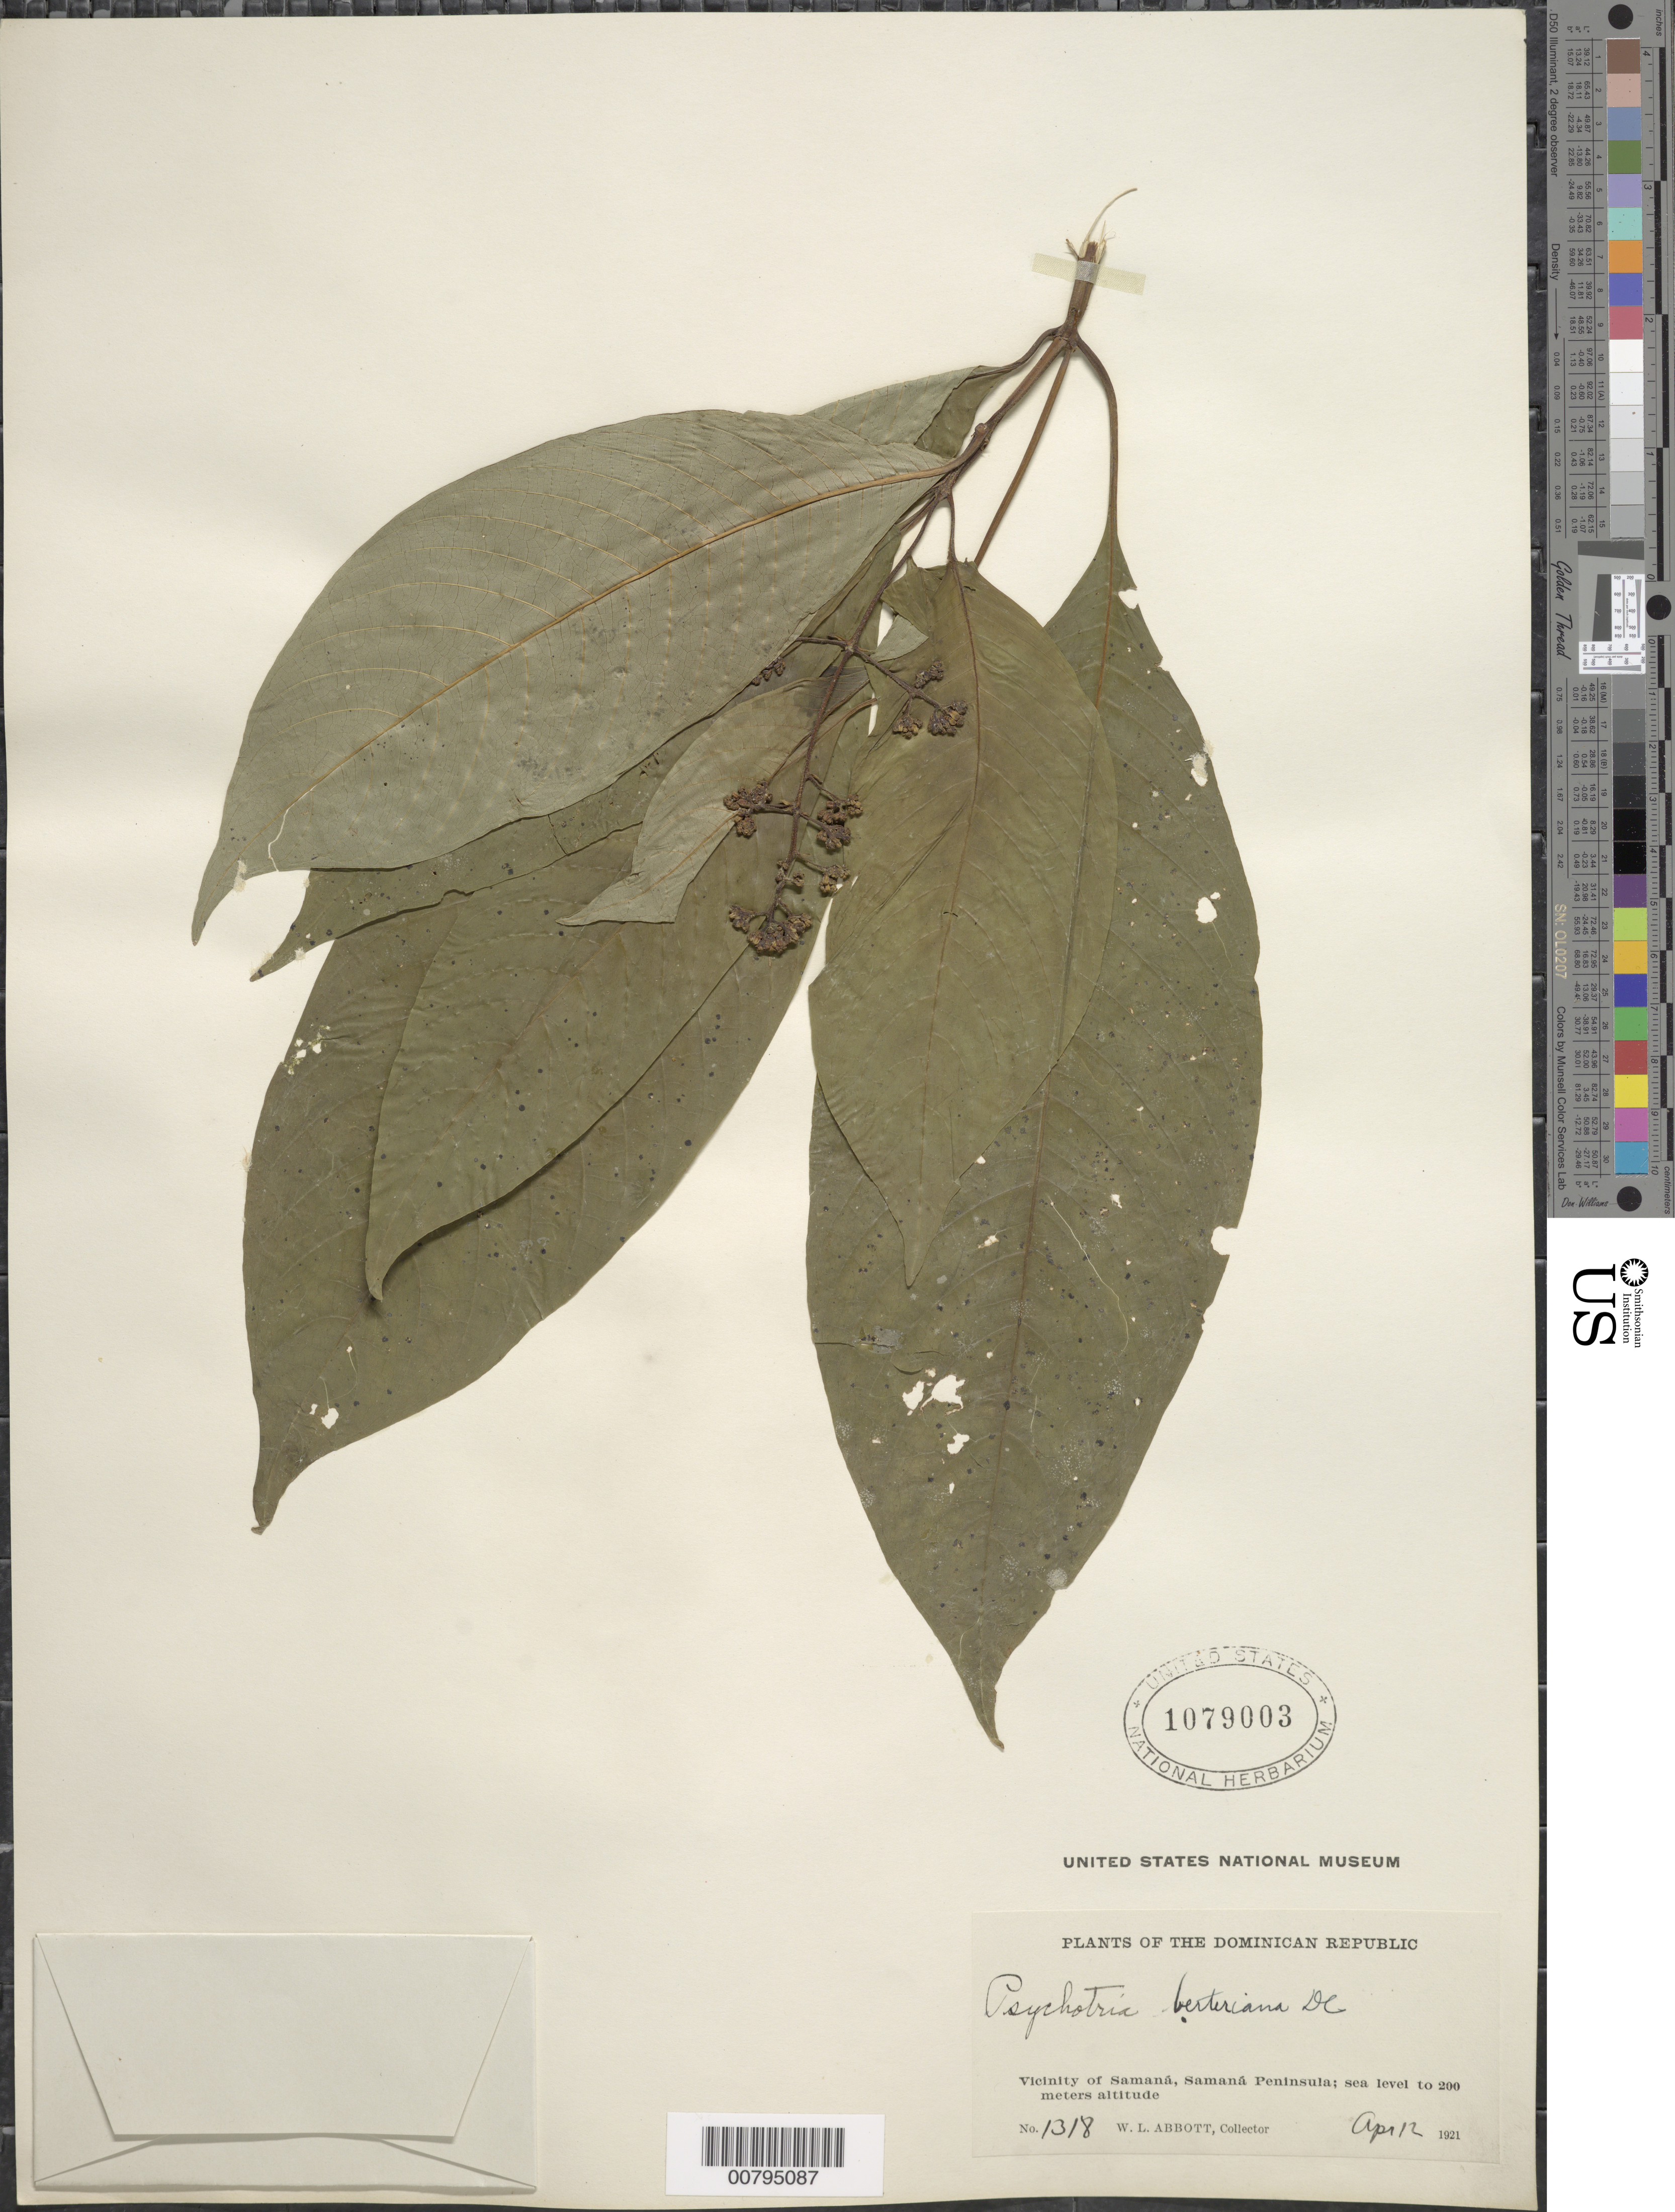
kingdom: Plantae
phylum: Tracheophyta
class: Magnoliopsida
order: Gentianales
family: Rubiaceae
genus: Psychotria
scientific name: Psychotria berteroana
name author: DC.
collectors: W. L. Abbott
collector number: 1318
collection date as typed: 12 Apr 1921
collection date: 1921-04-12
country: Dominican Republic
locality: Vicinity of Samana, Samana Peninsula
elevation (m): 0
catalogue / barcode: US 1079003